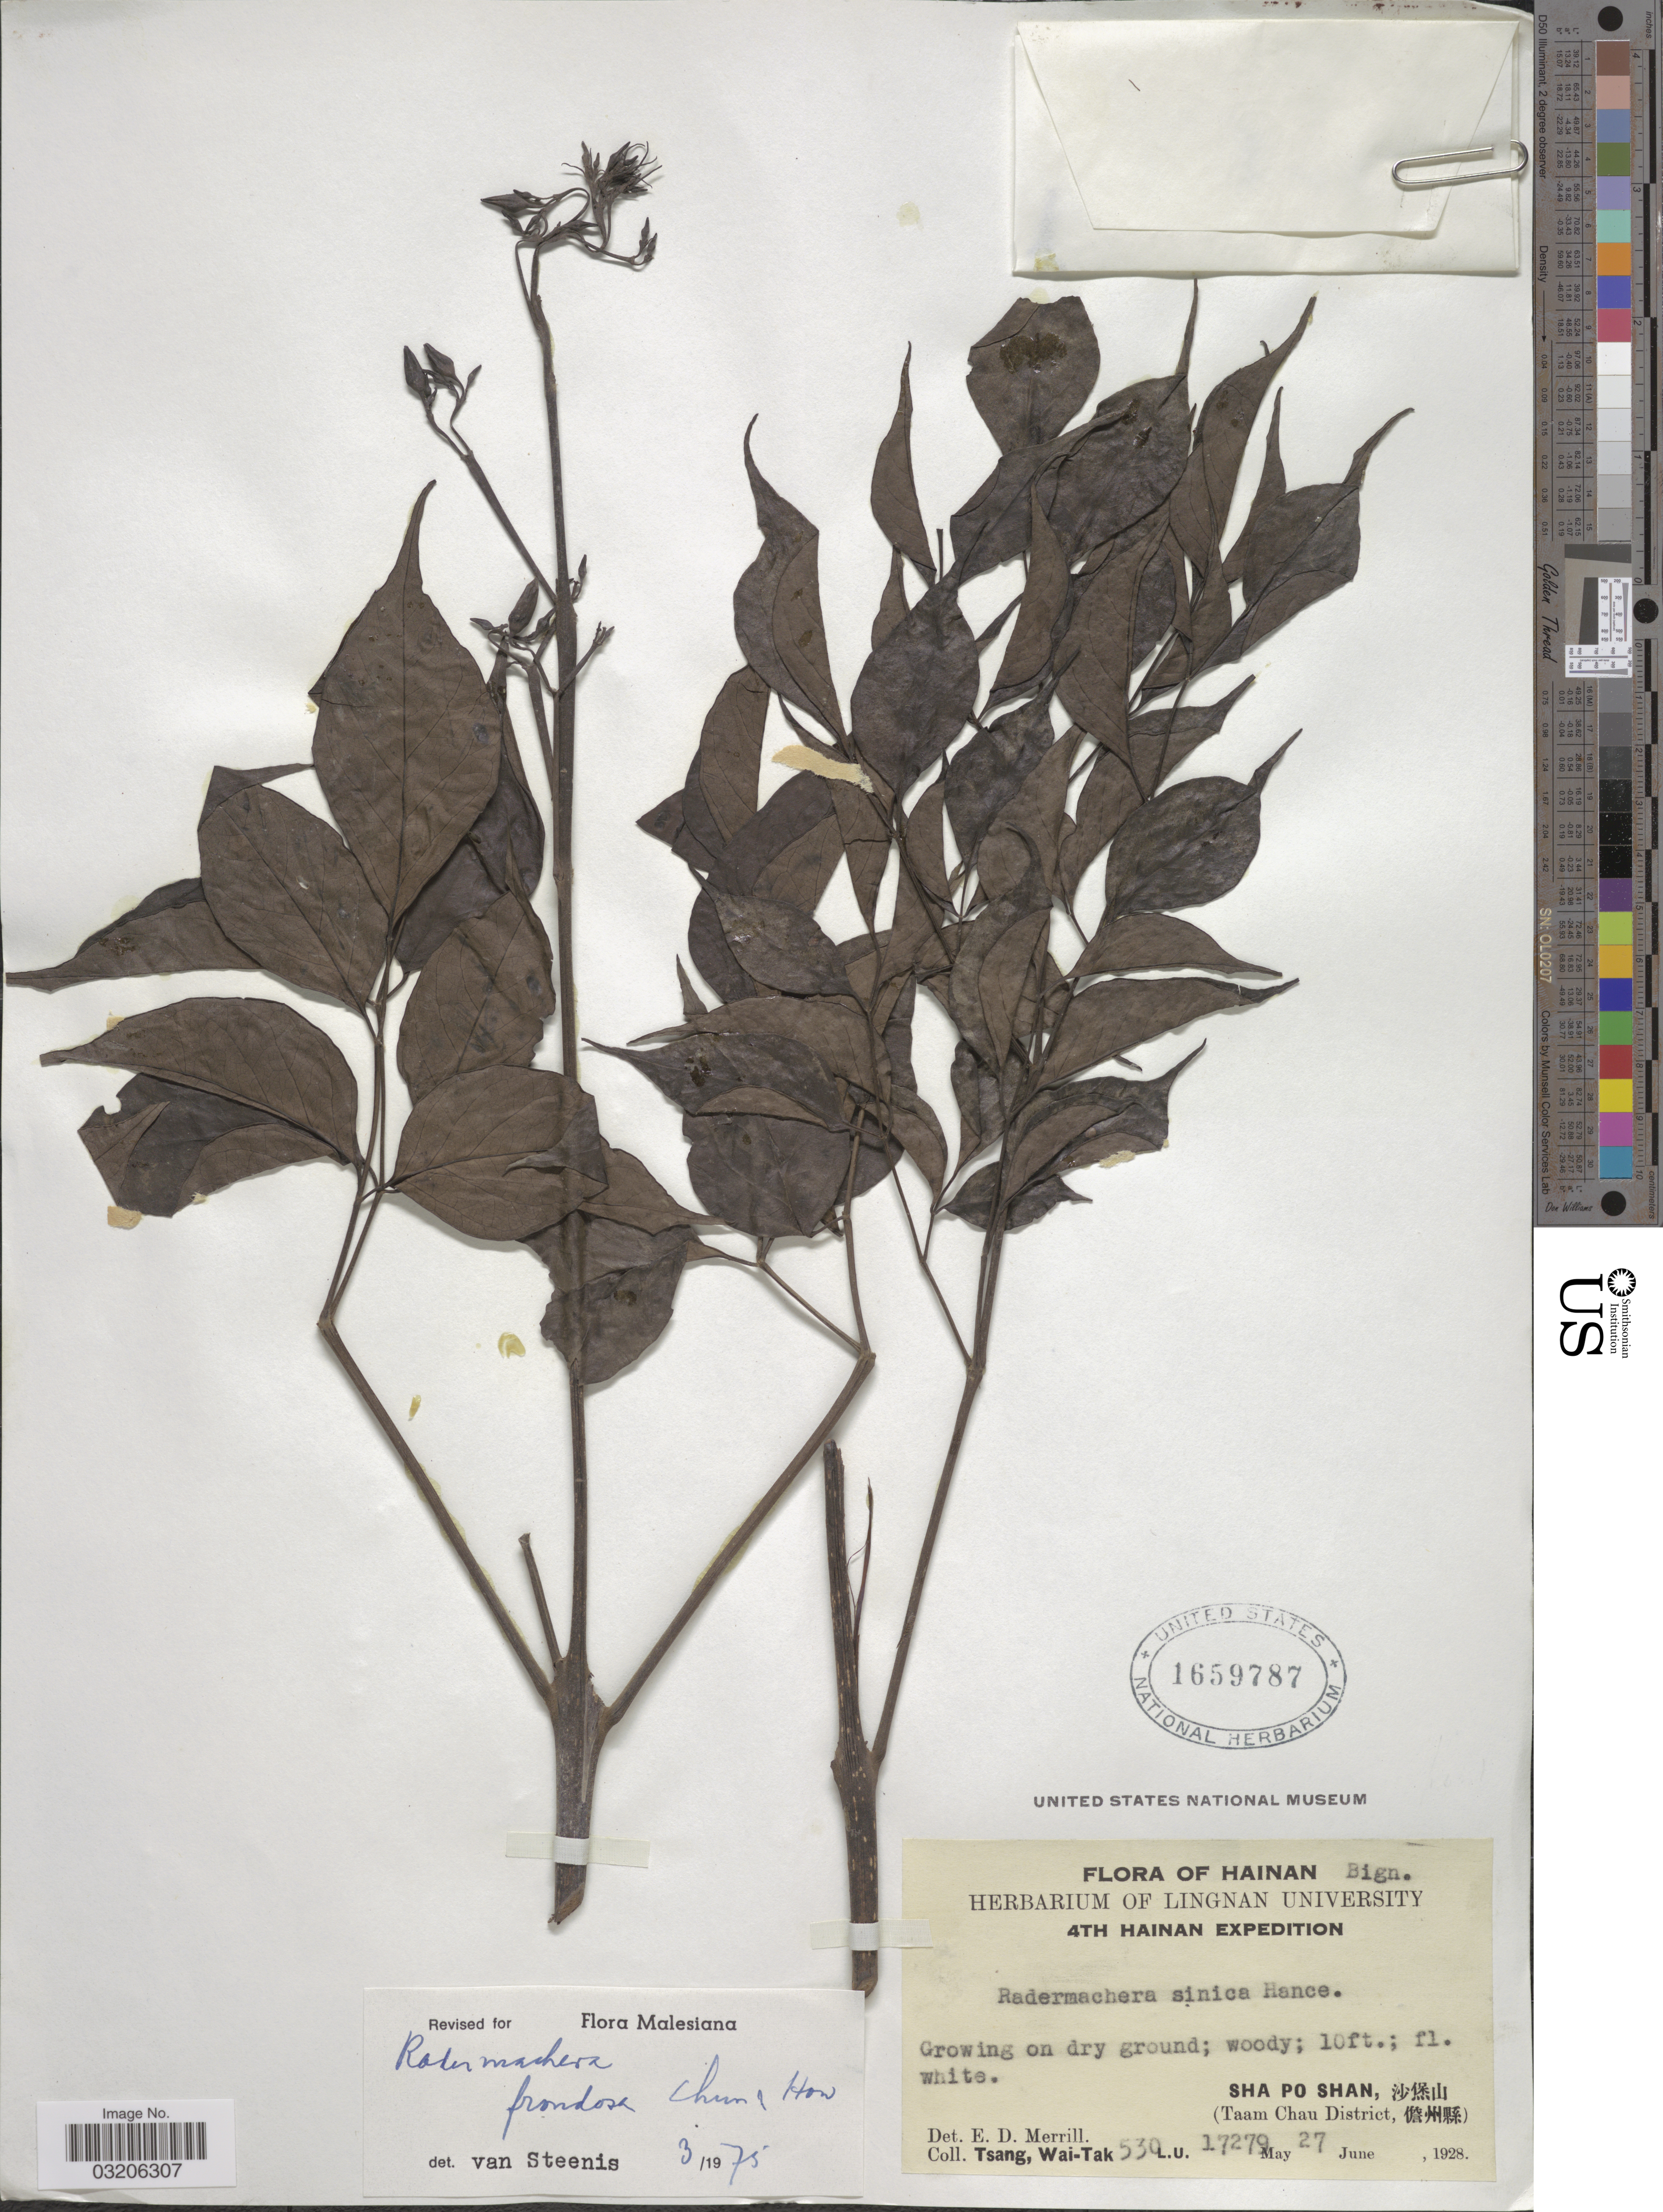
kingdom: Plantae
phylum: Tracheophyta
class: Magnoliopsida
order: Lamiales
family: Bignoniaceae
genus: Radermachera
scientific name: Radermachera frondosa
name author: Chun & F.C. How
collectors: W. T. Tsang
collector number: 530 L.U. 17279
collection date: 1928-05-27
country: China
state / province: Hainan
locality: Sha Po Shan, X. (Taam Chau District, X).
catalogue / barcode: US 1659787